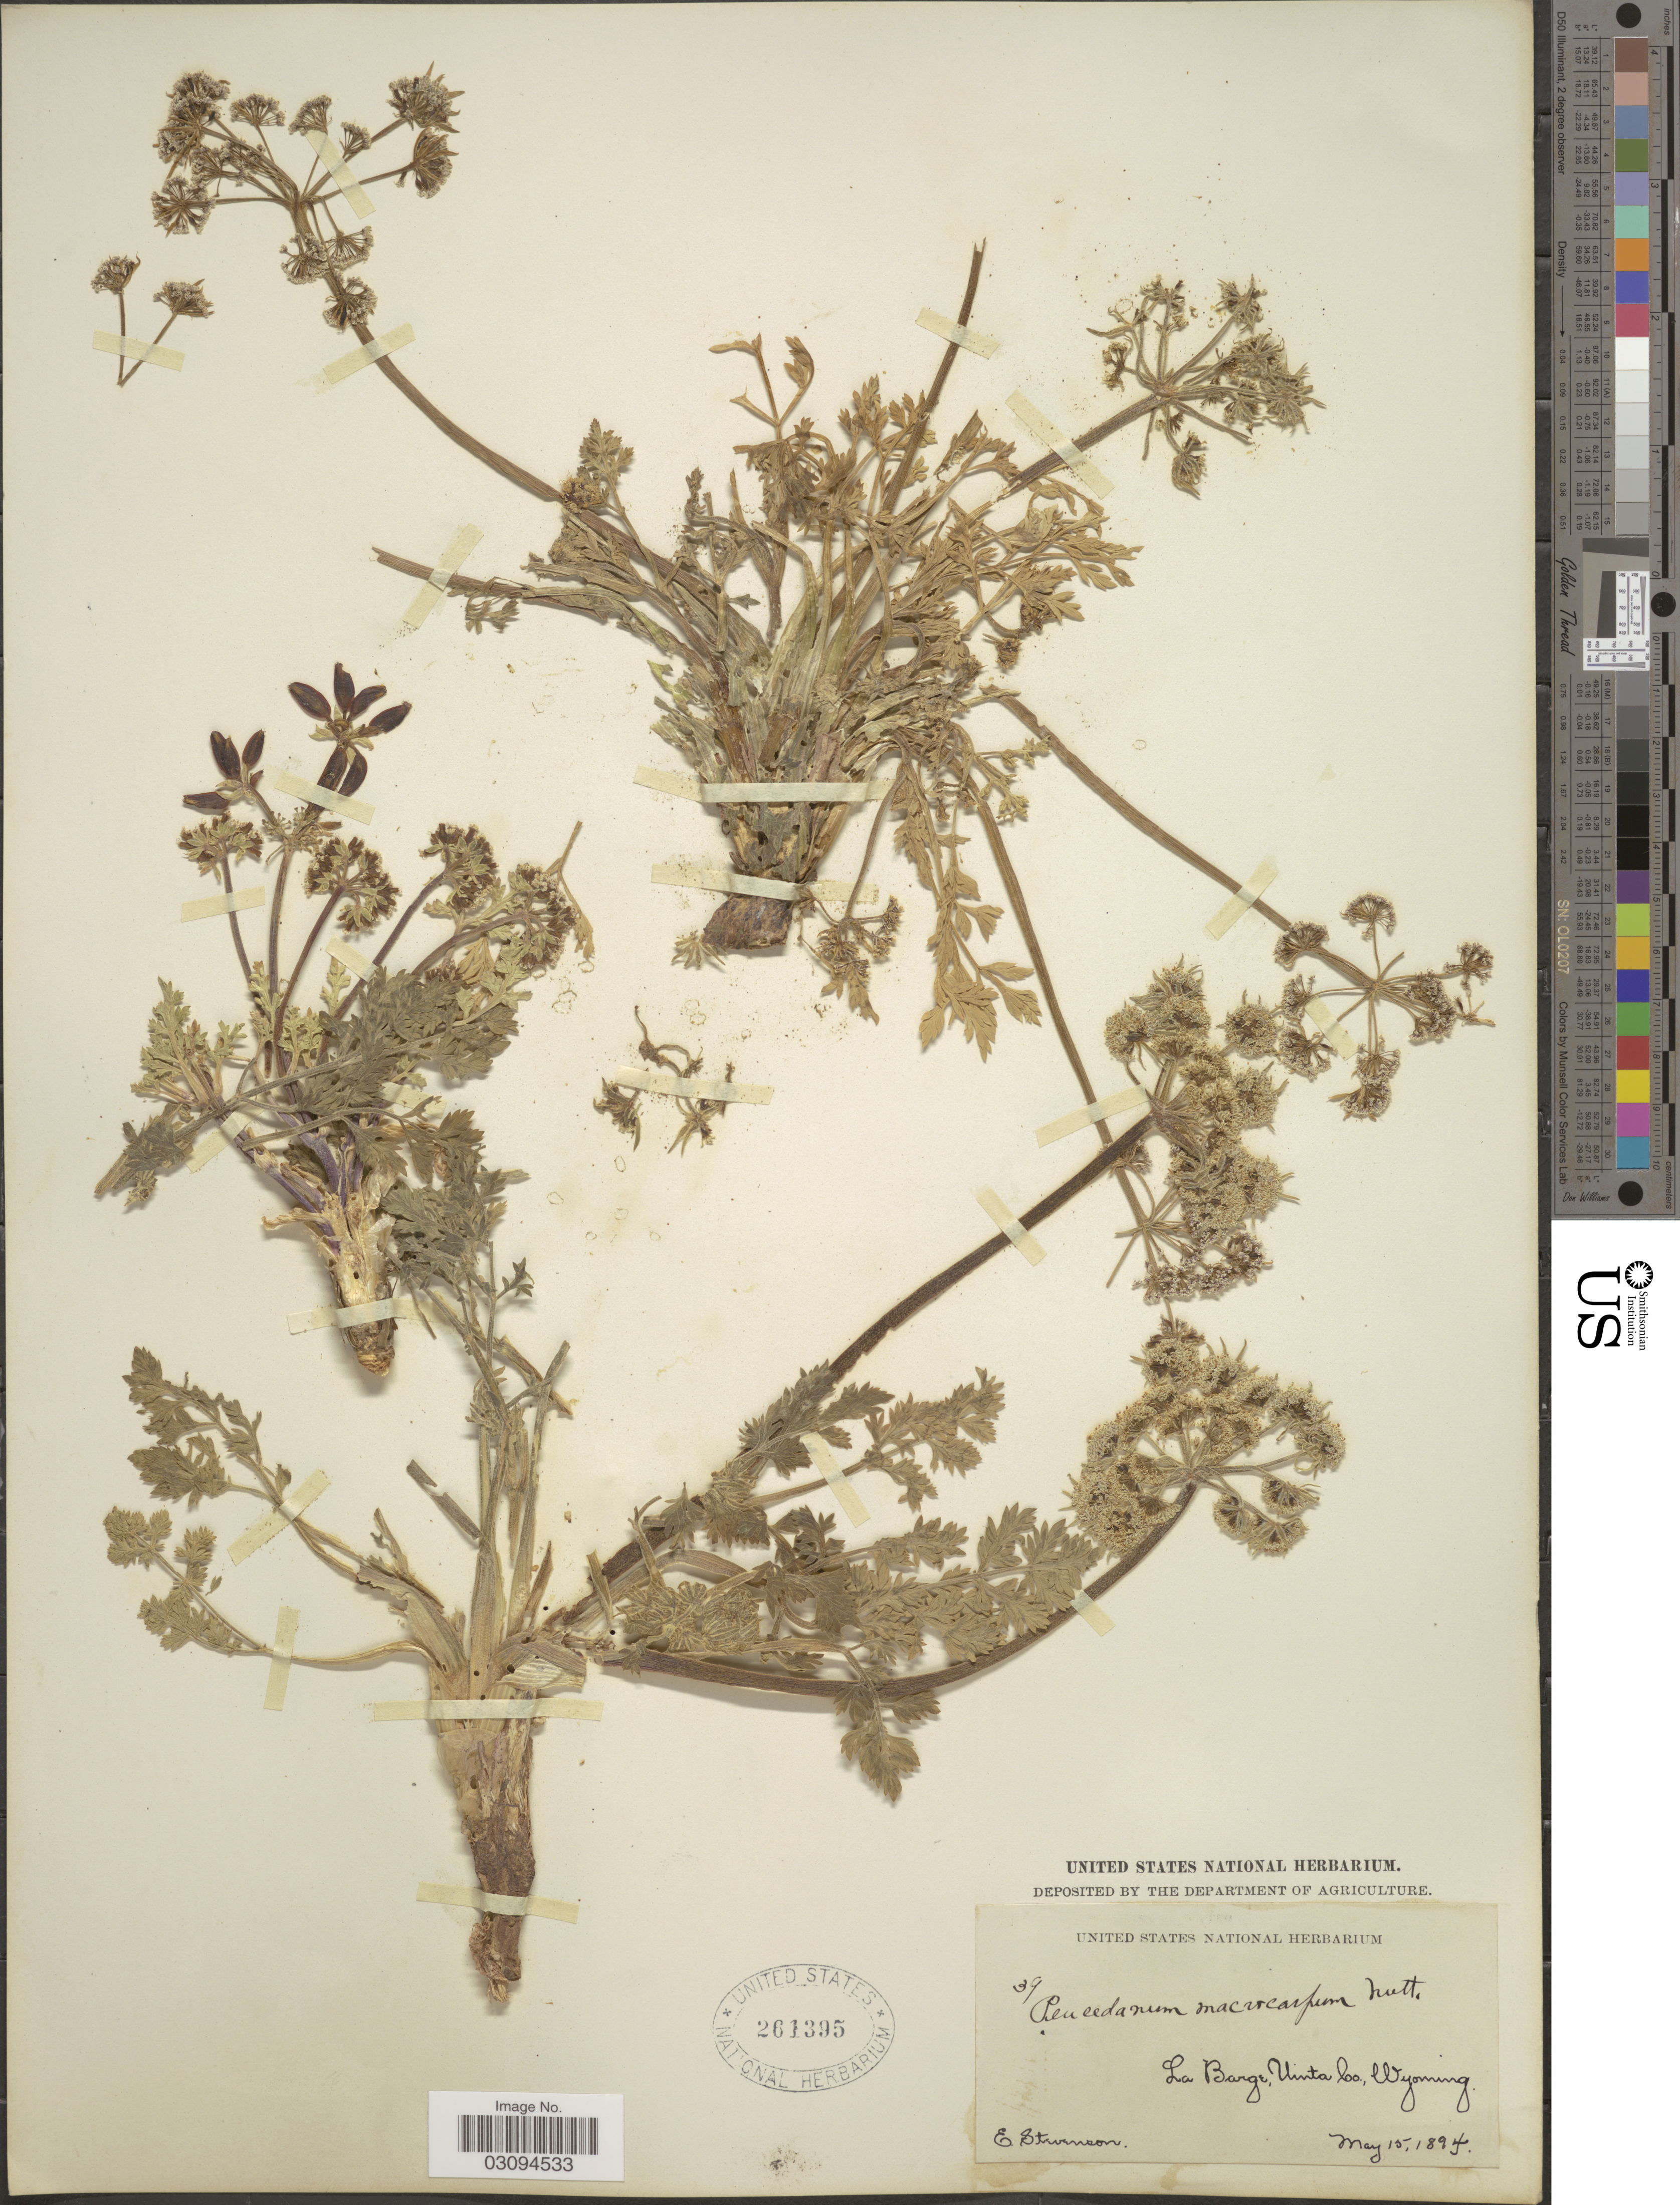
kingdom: Plantae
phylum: Tracheophyta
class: Magnoliopsida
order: Apiales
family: Apiaceae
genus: Lomatium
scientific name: Lomatium macrocarpum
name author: (Hook. et al.) J.M. Coult. & Rose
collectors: E. Stevenson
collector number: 39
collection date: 1894-05-15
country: United States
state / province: Wyoming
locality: La Barge, Uinta Co.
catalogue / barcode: US 261395